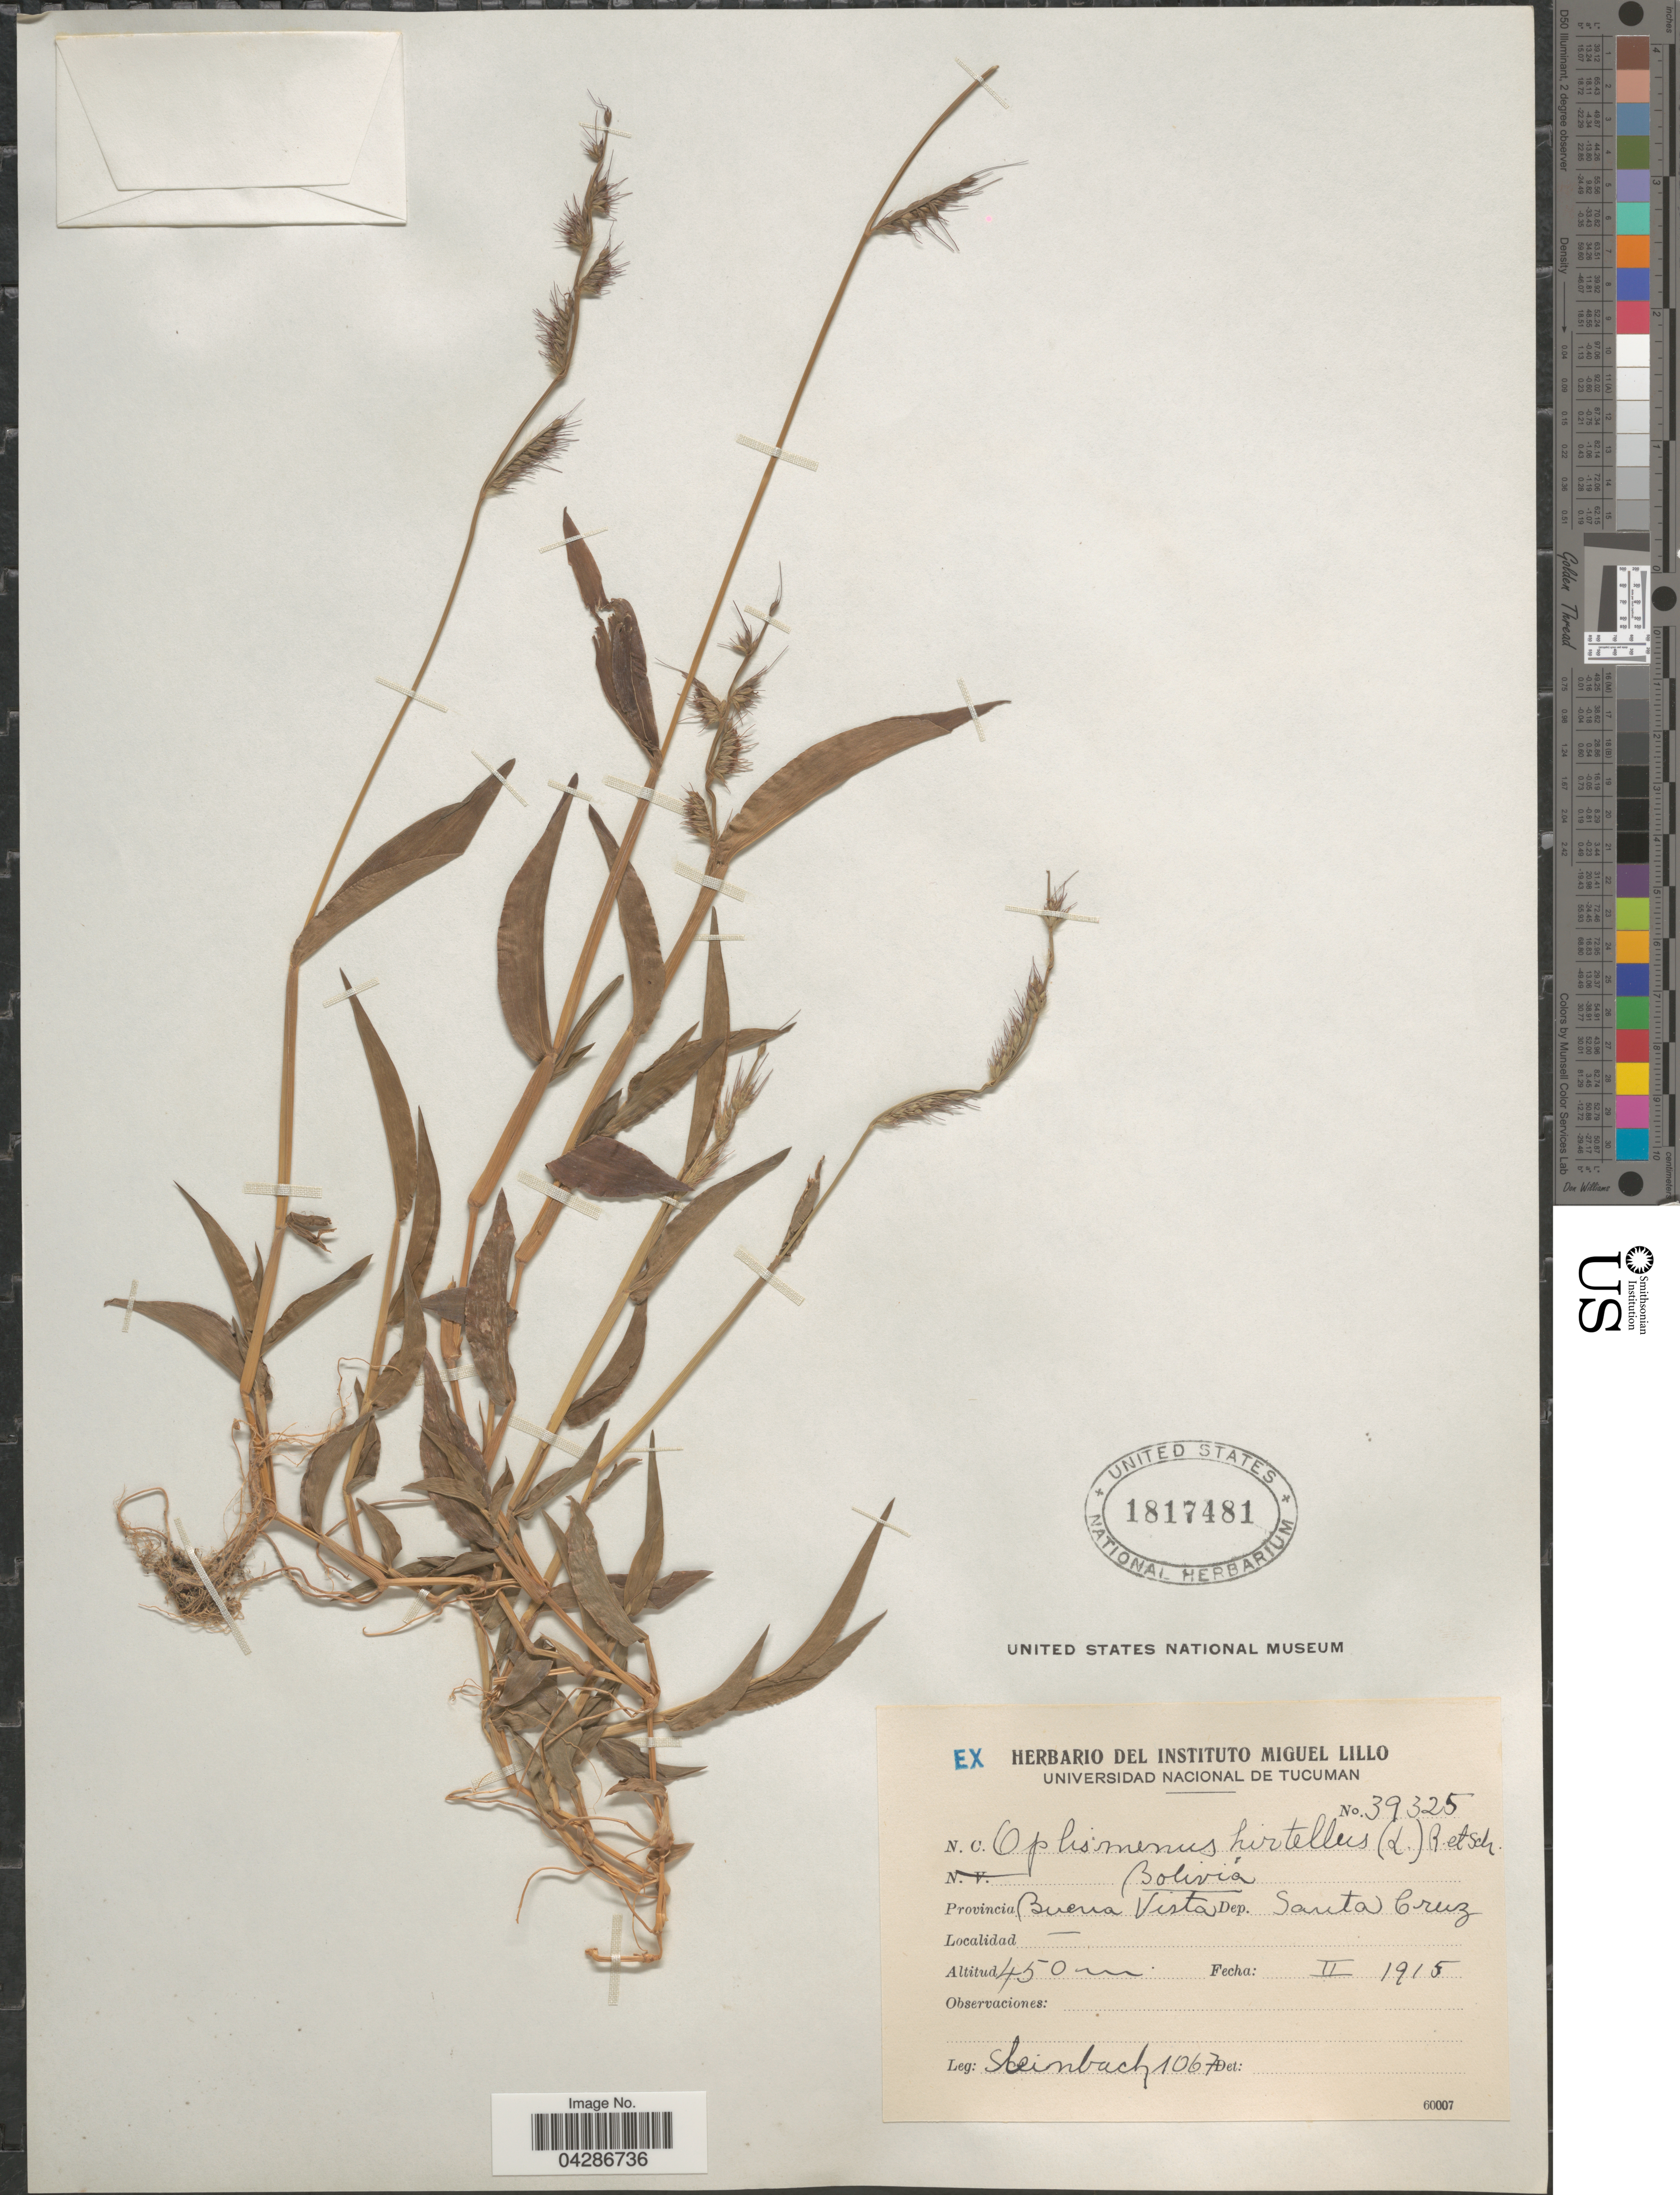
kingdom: Plantae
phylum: Tracheophyta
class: Liliopsida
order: Poales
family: Poaceae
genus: Oplismenus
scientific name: Oplismenus hirtellus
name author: (L.) P. Beauv.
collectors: Steinbach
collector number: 1067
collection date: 1915-02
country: Bolivia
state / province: Santa Cruz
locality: Provincia Buena Vista. Dep. Santa Cruz.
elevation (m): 450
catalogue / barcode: US 1817481